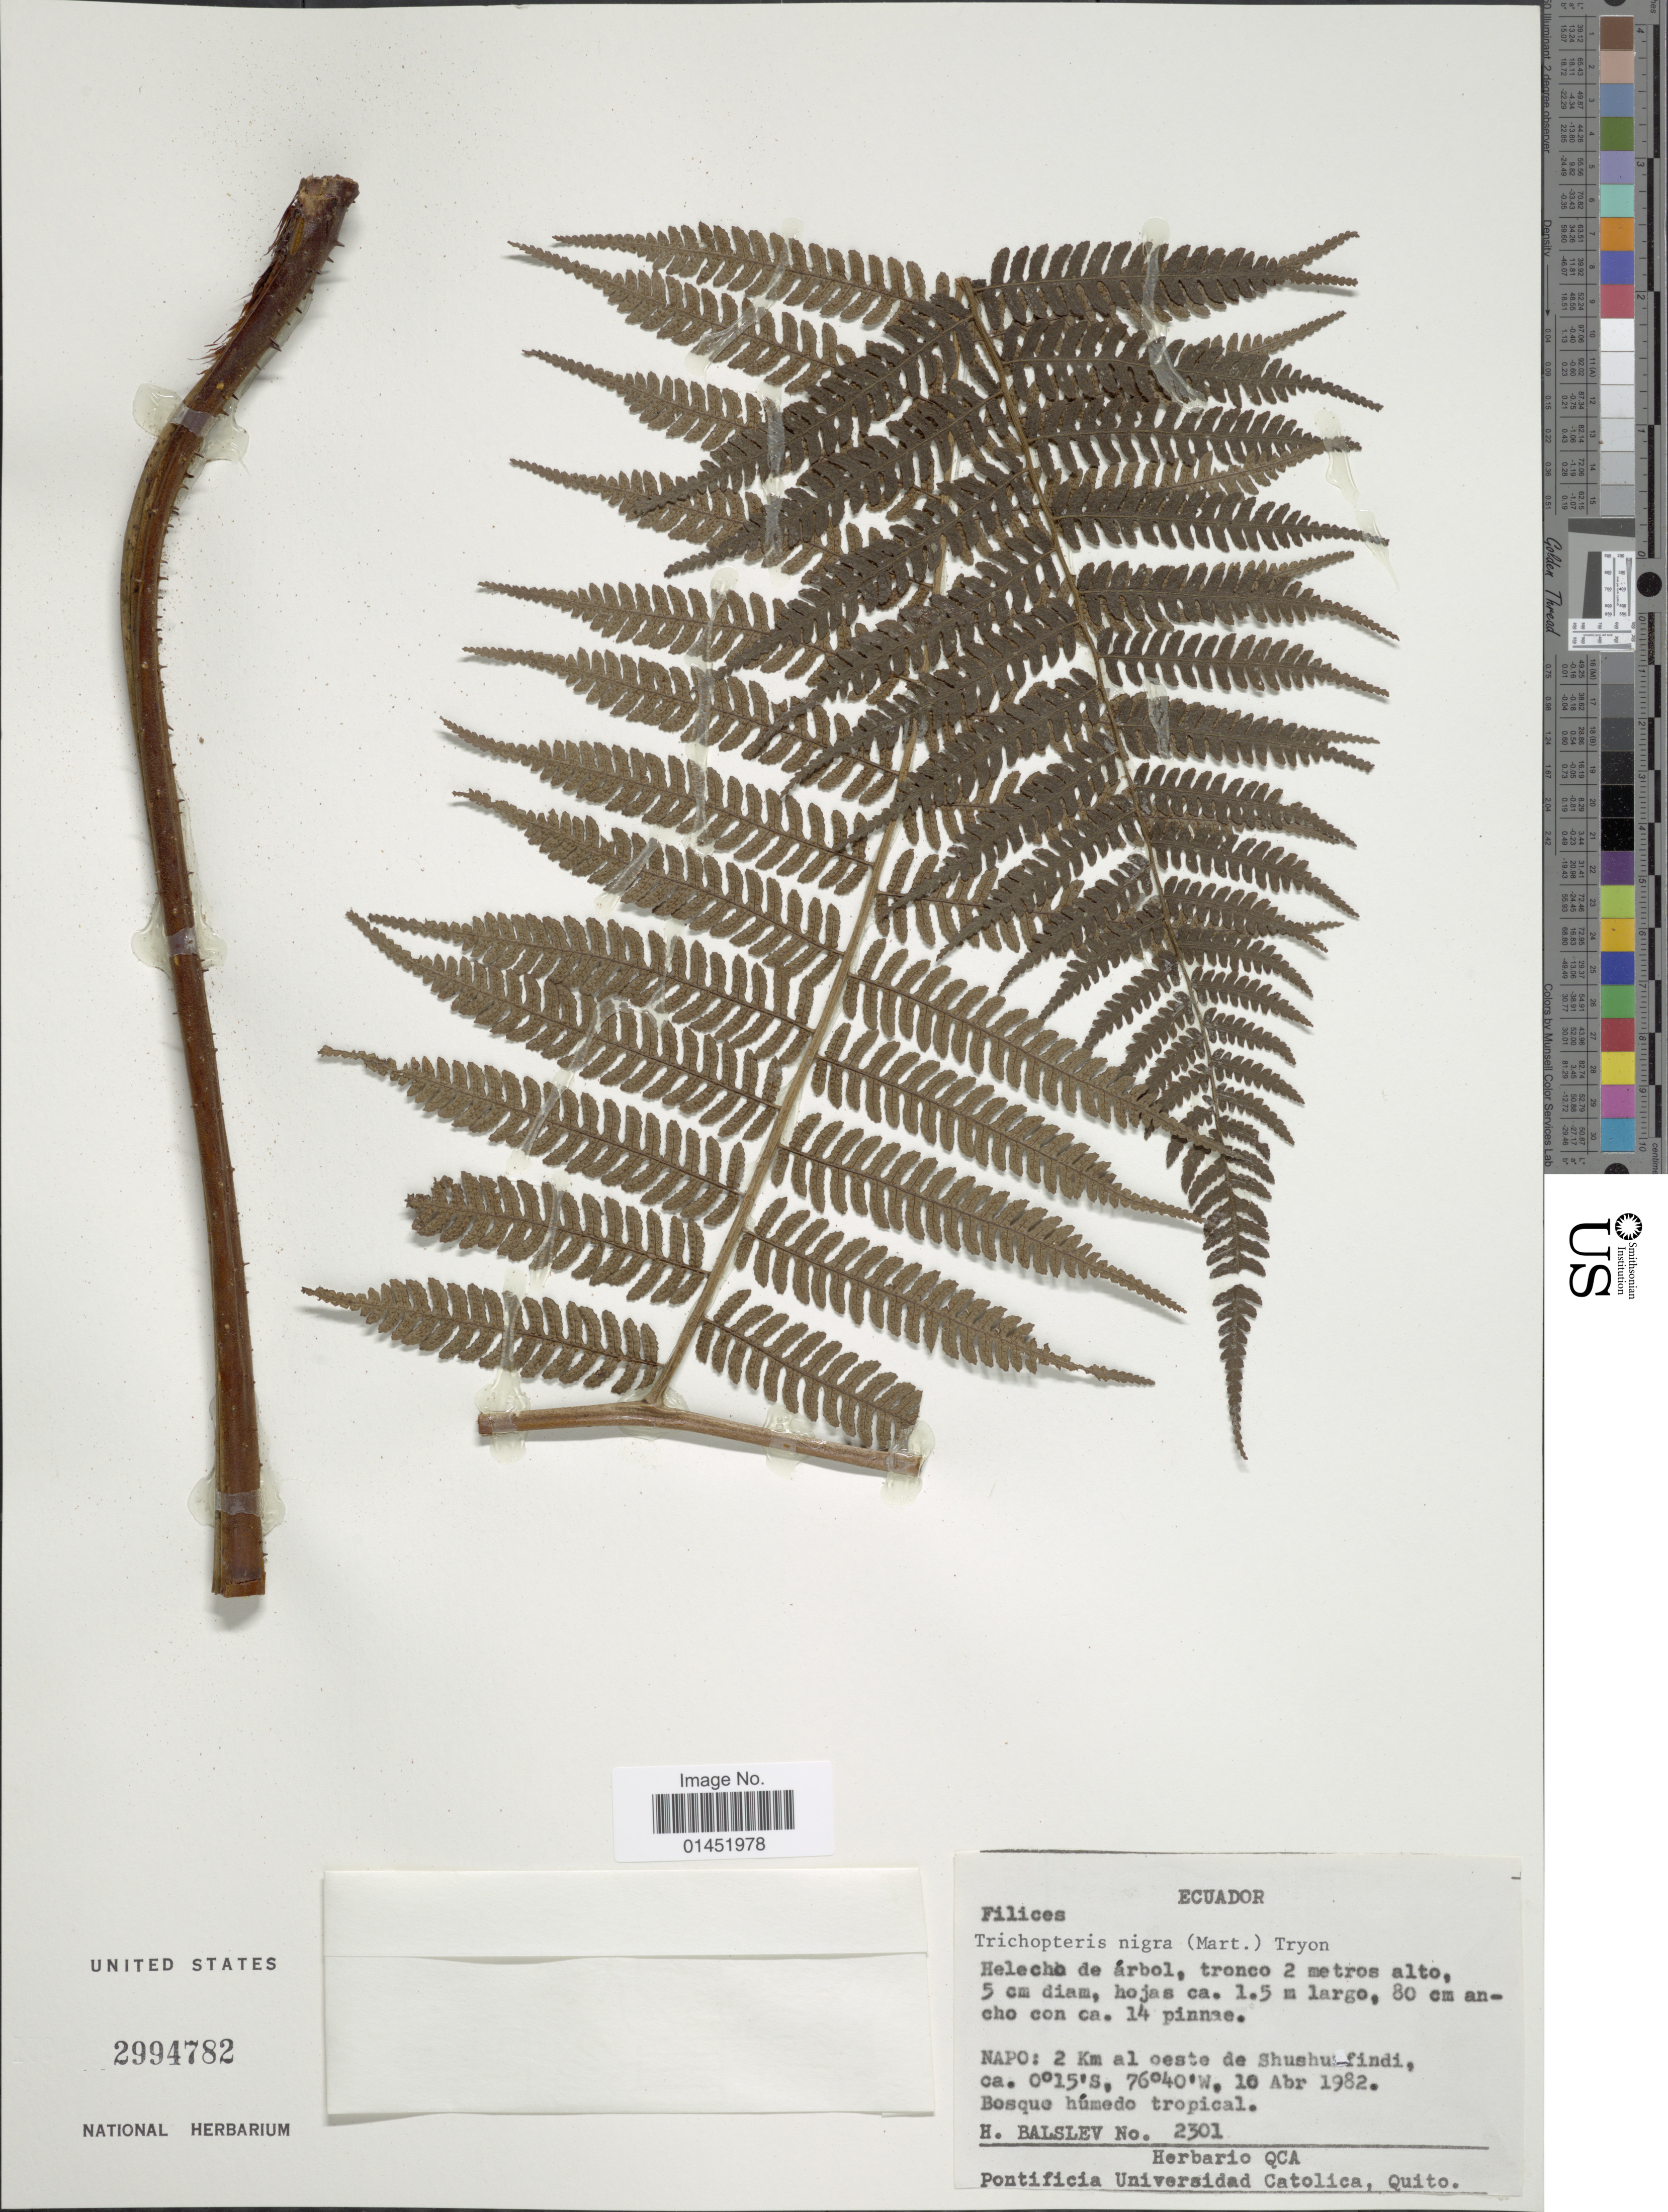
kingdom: Plantae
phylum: Tracheophyta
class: Polypodiopsida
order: Cyatheales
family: Cyatheaceae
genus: Cyathea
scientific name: Cyathea lasiosora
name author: (Mett. ex Kuhn) Domin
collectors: H. Balslev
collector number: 2301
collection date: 1982-04-10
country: Ecuador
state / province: Napo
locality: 2 km al oeste de Shushu-findi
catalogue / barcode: US 2994782